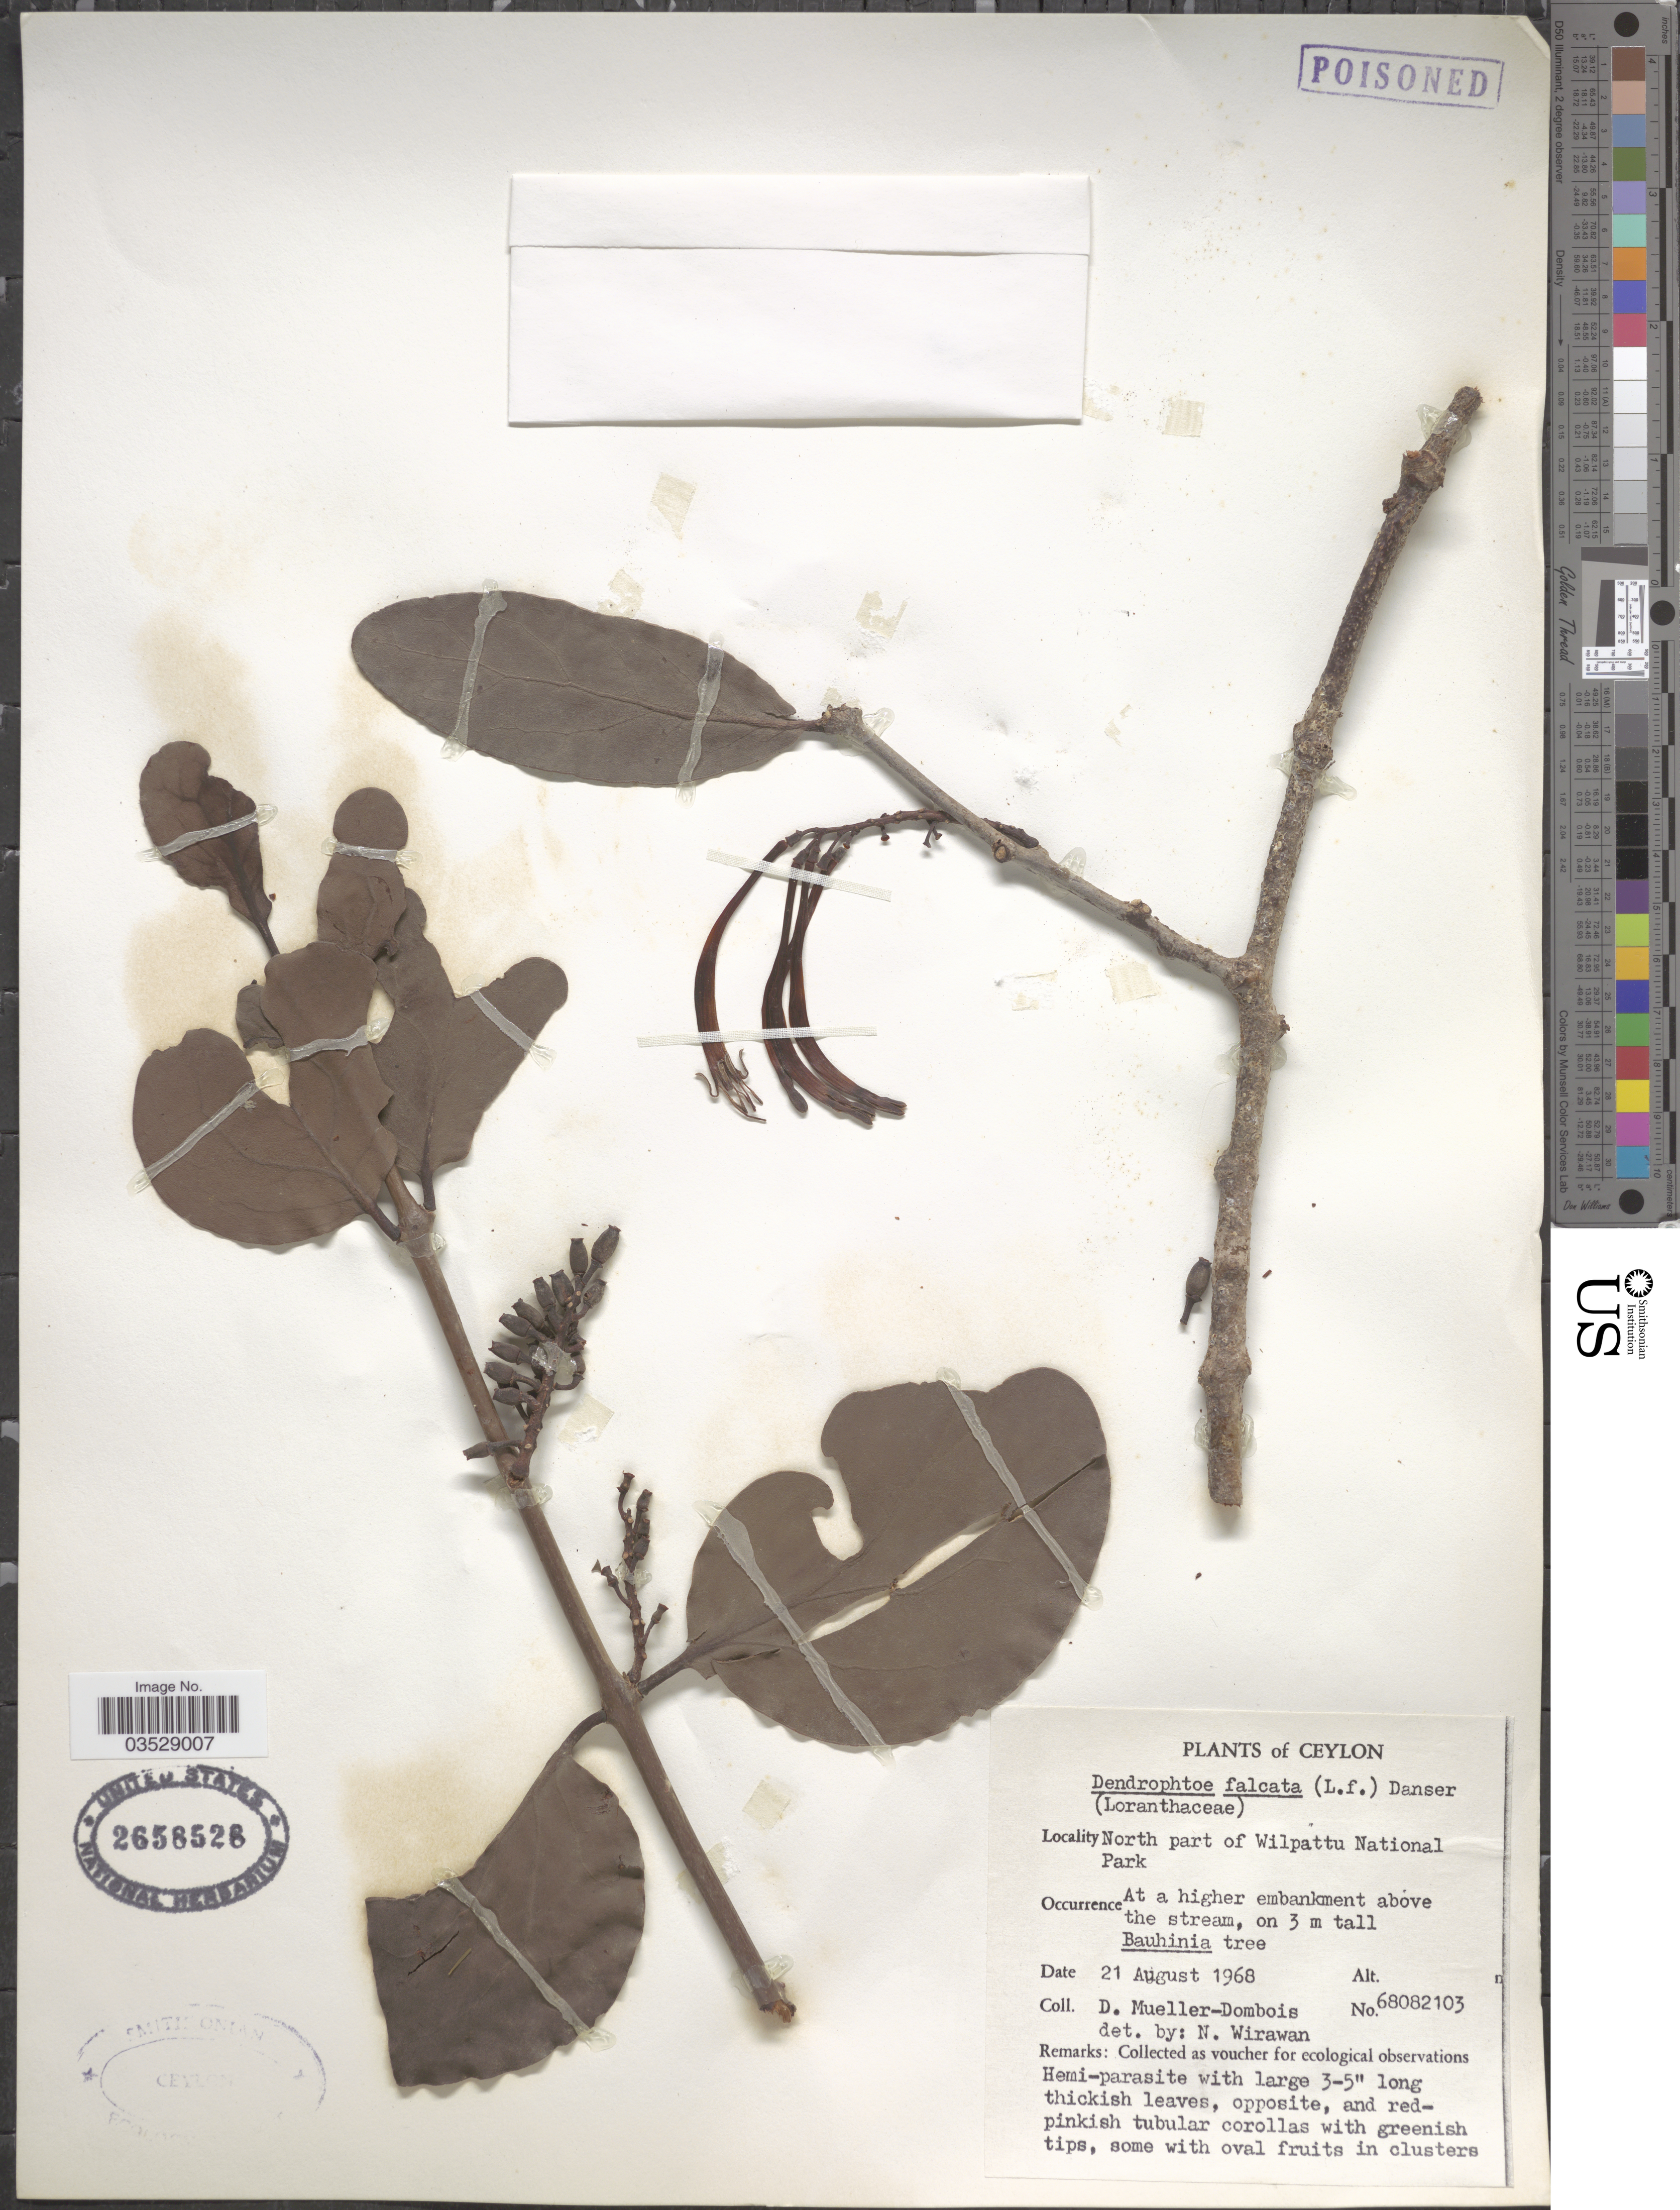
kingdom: Plantae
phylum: Tracheophyta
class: Magnoliopsida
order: Santalales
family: Loranthaceae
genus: Dendrophthoe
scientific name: Dendrophthoe falcata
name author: (L. f.) Ettingsh.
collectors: D. Mueller-Dombois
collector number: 68082103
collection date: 1968-08-21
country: Sri Lanka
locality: Ceylon. North part of Wilpattu National Park. At a higher embankment above the stream.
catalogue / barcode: US 2658528